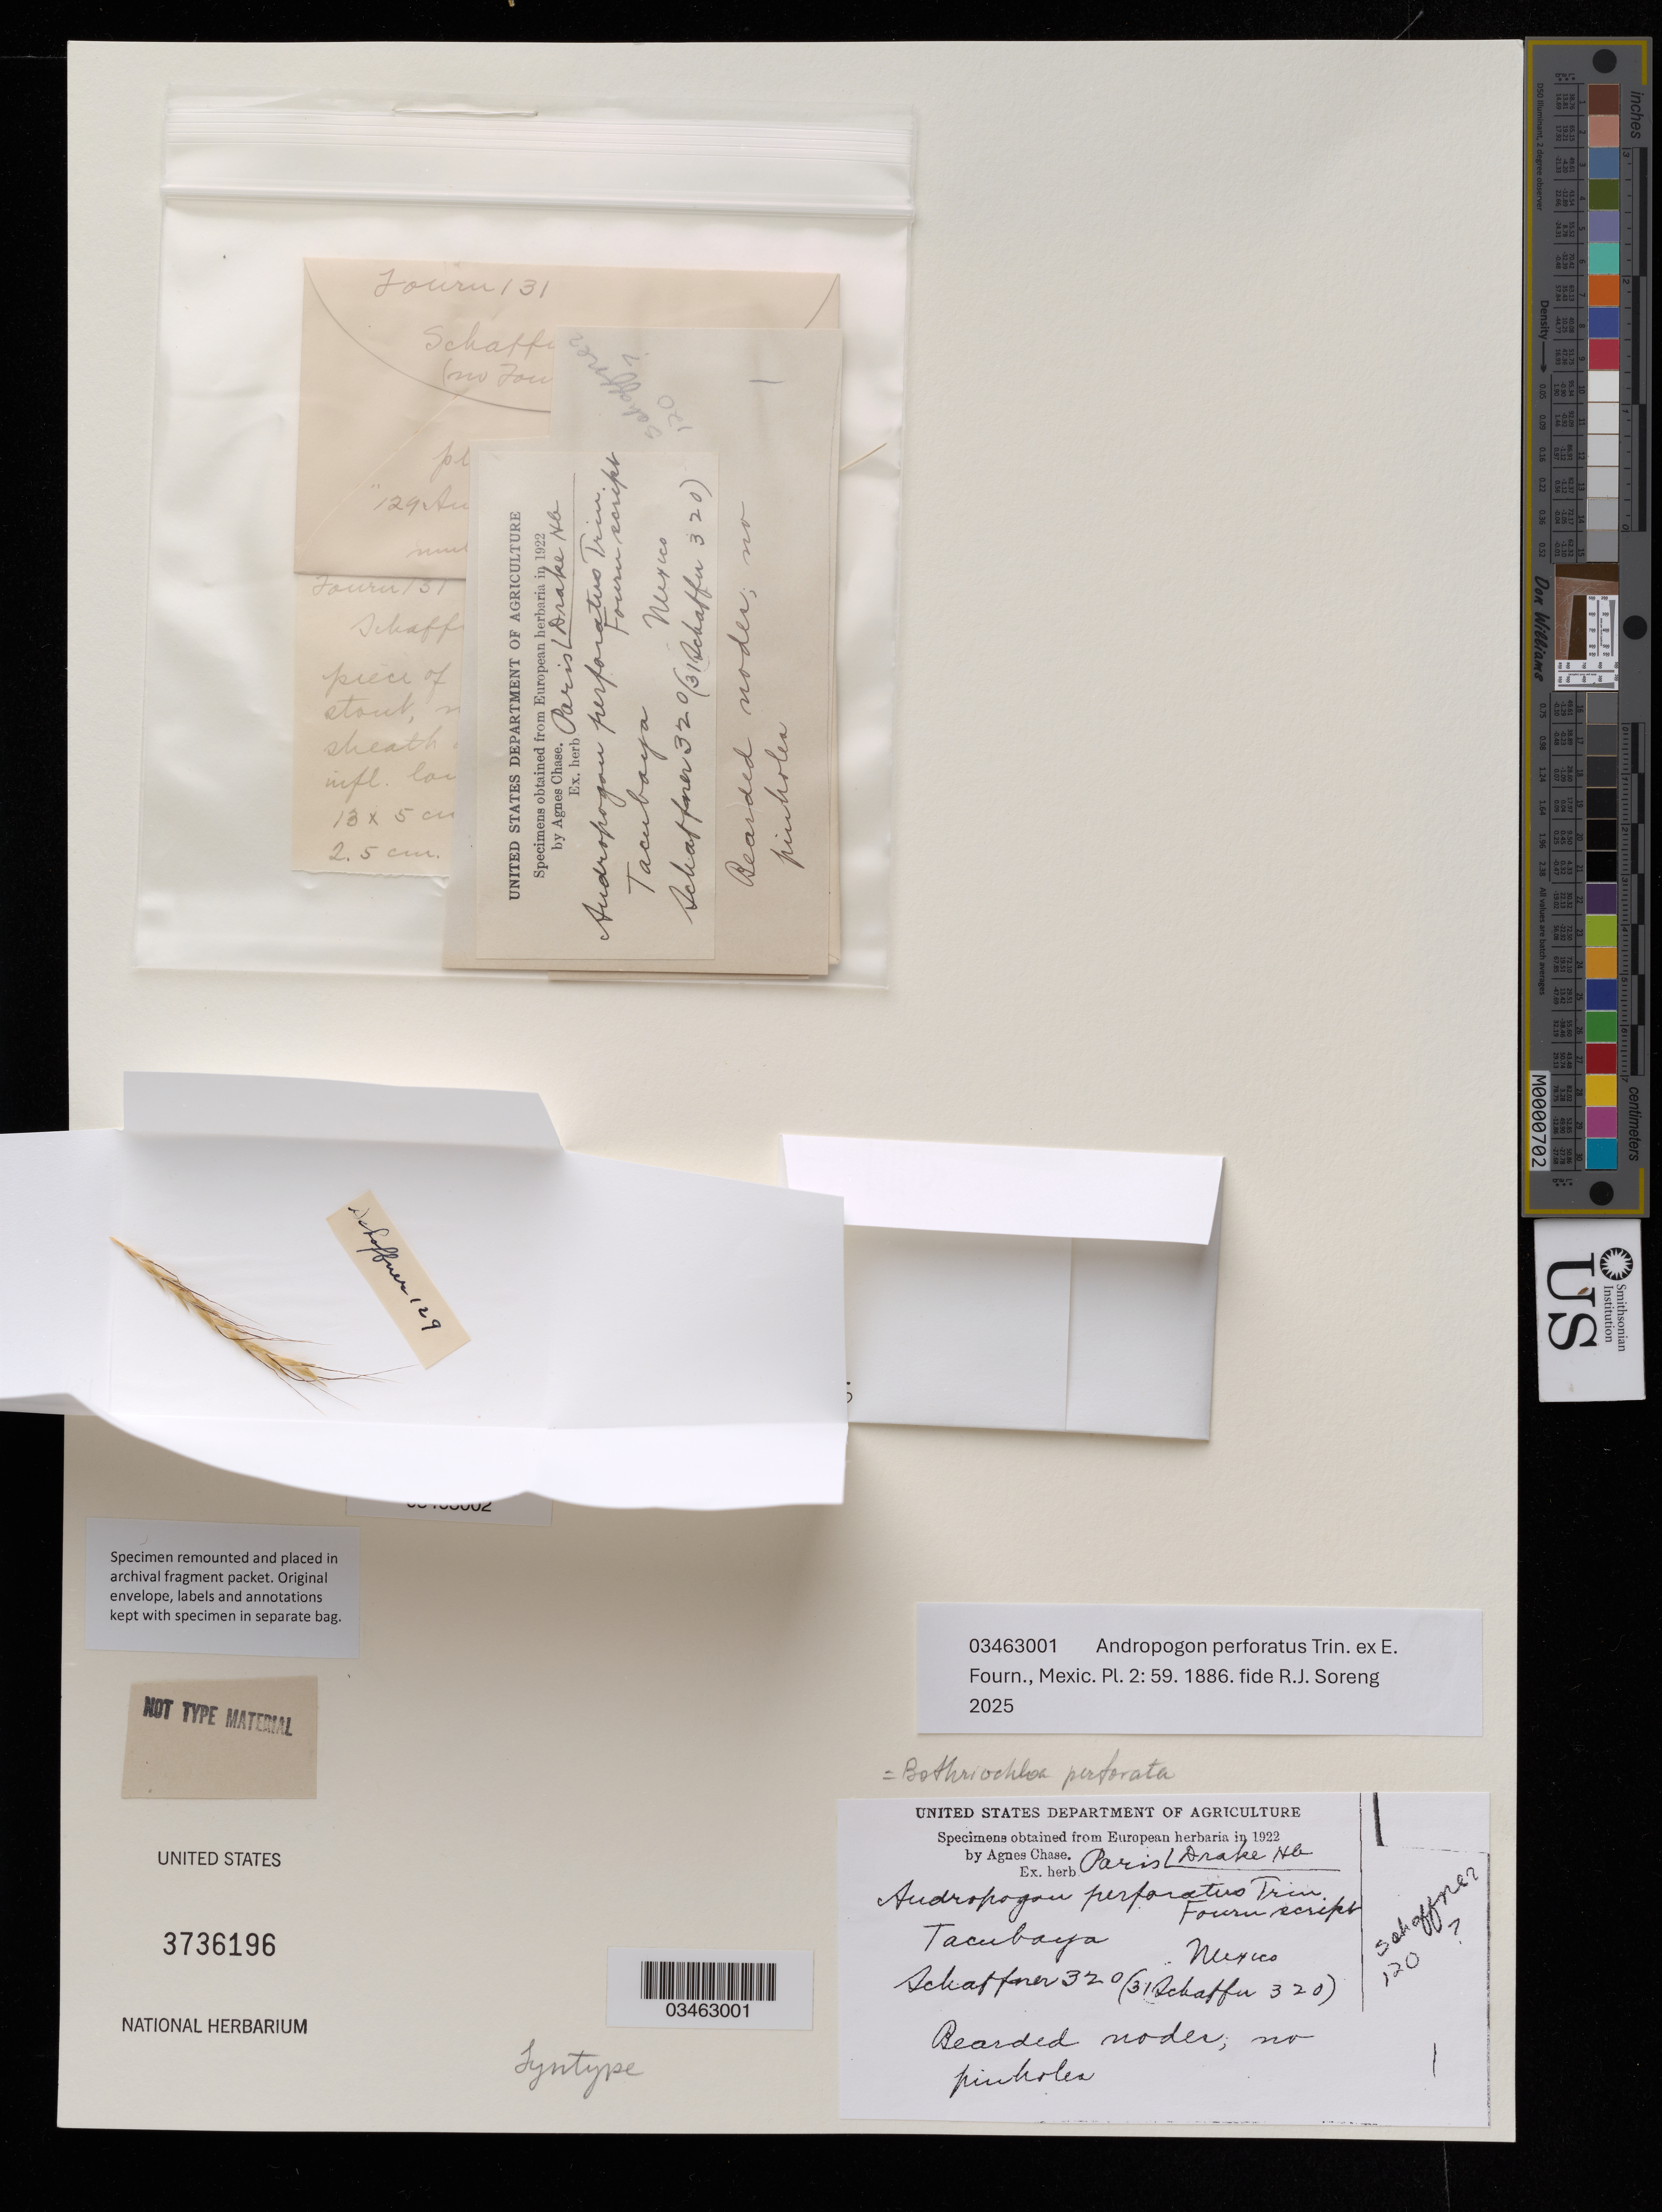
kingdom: Plantae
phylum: Tracheophyta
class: Liliopsida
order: Poales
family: Poaceae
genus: Andropogon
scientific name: Andropogon saccharoides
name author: Sw.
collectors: -. Schaffner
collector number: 129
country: Mexico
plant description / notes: Andropogon perforatus Trin. ex E. Fourn. mounted on same sheet: USNH 3736196 BC 03463001 Syntype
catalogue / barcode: US 3736196